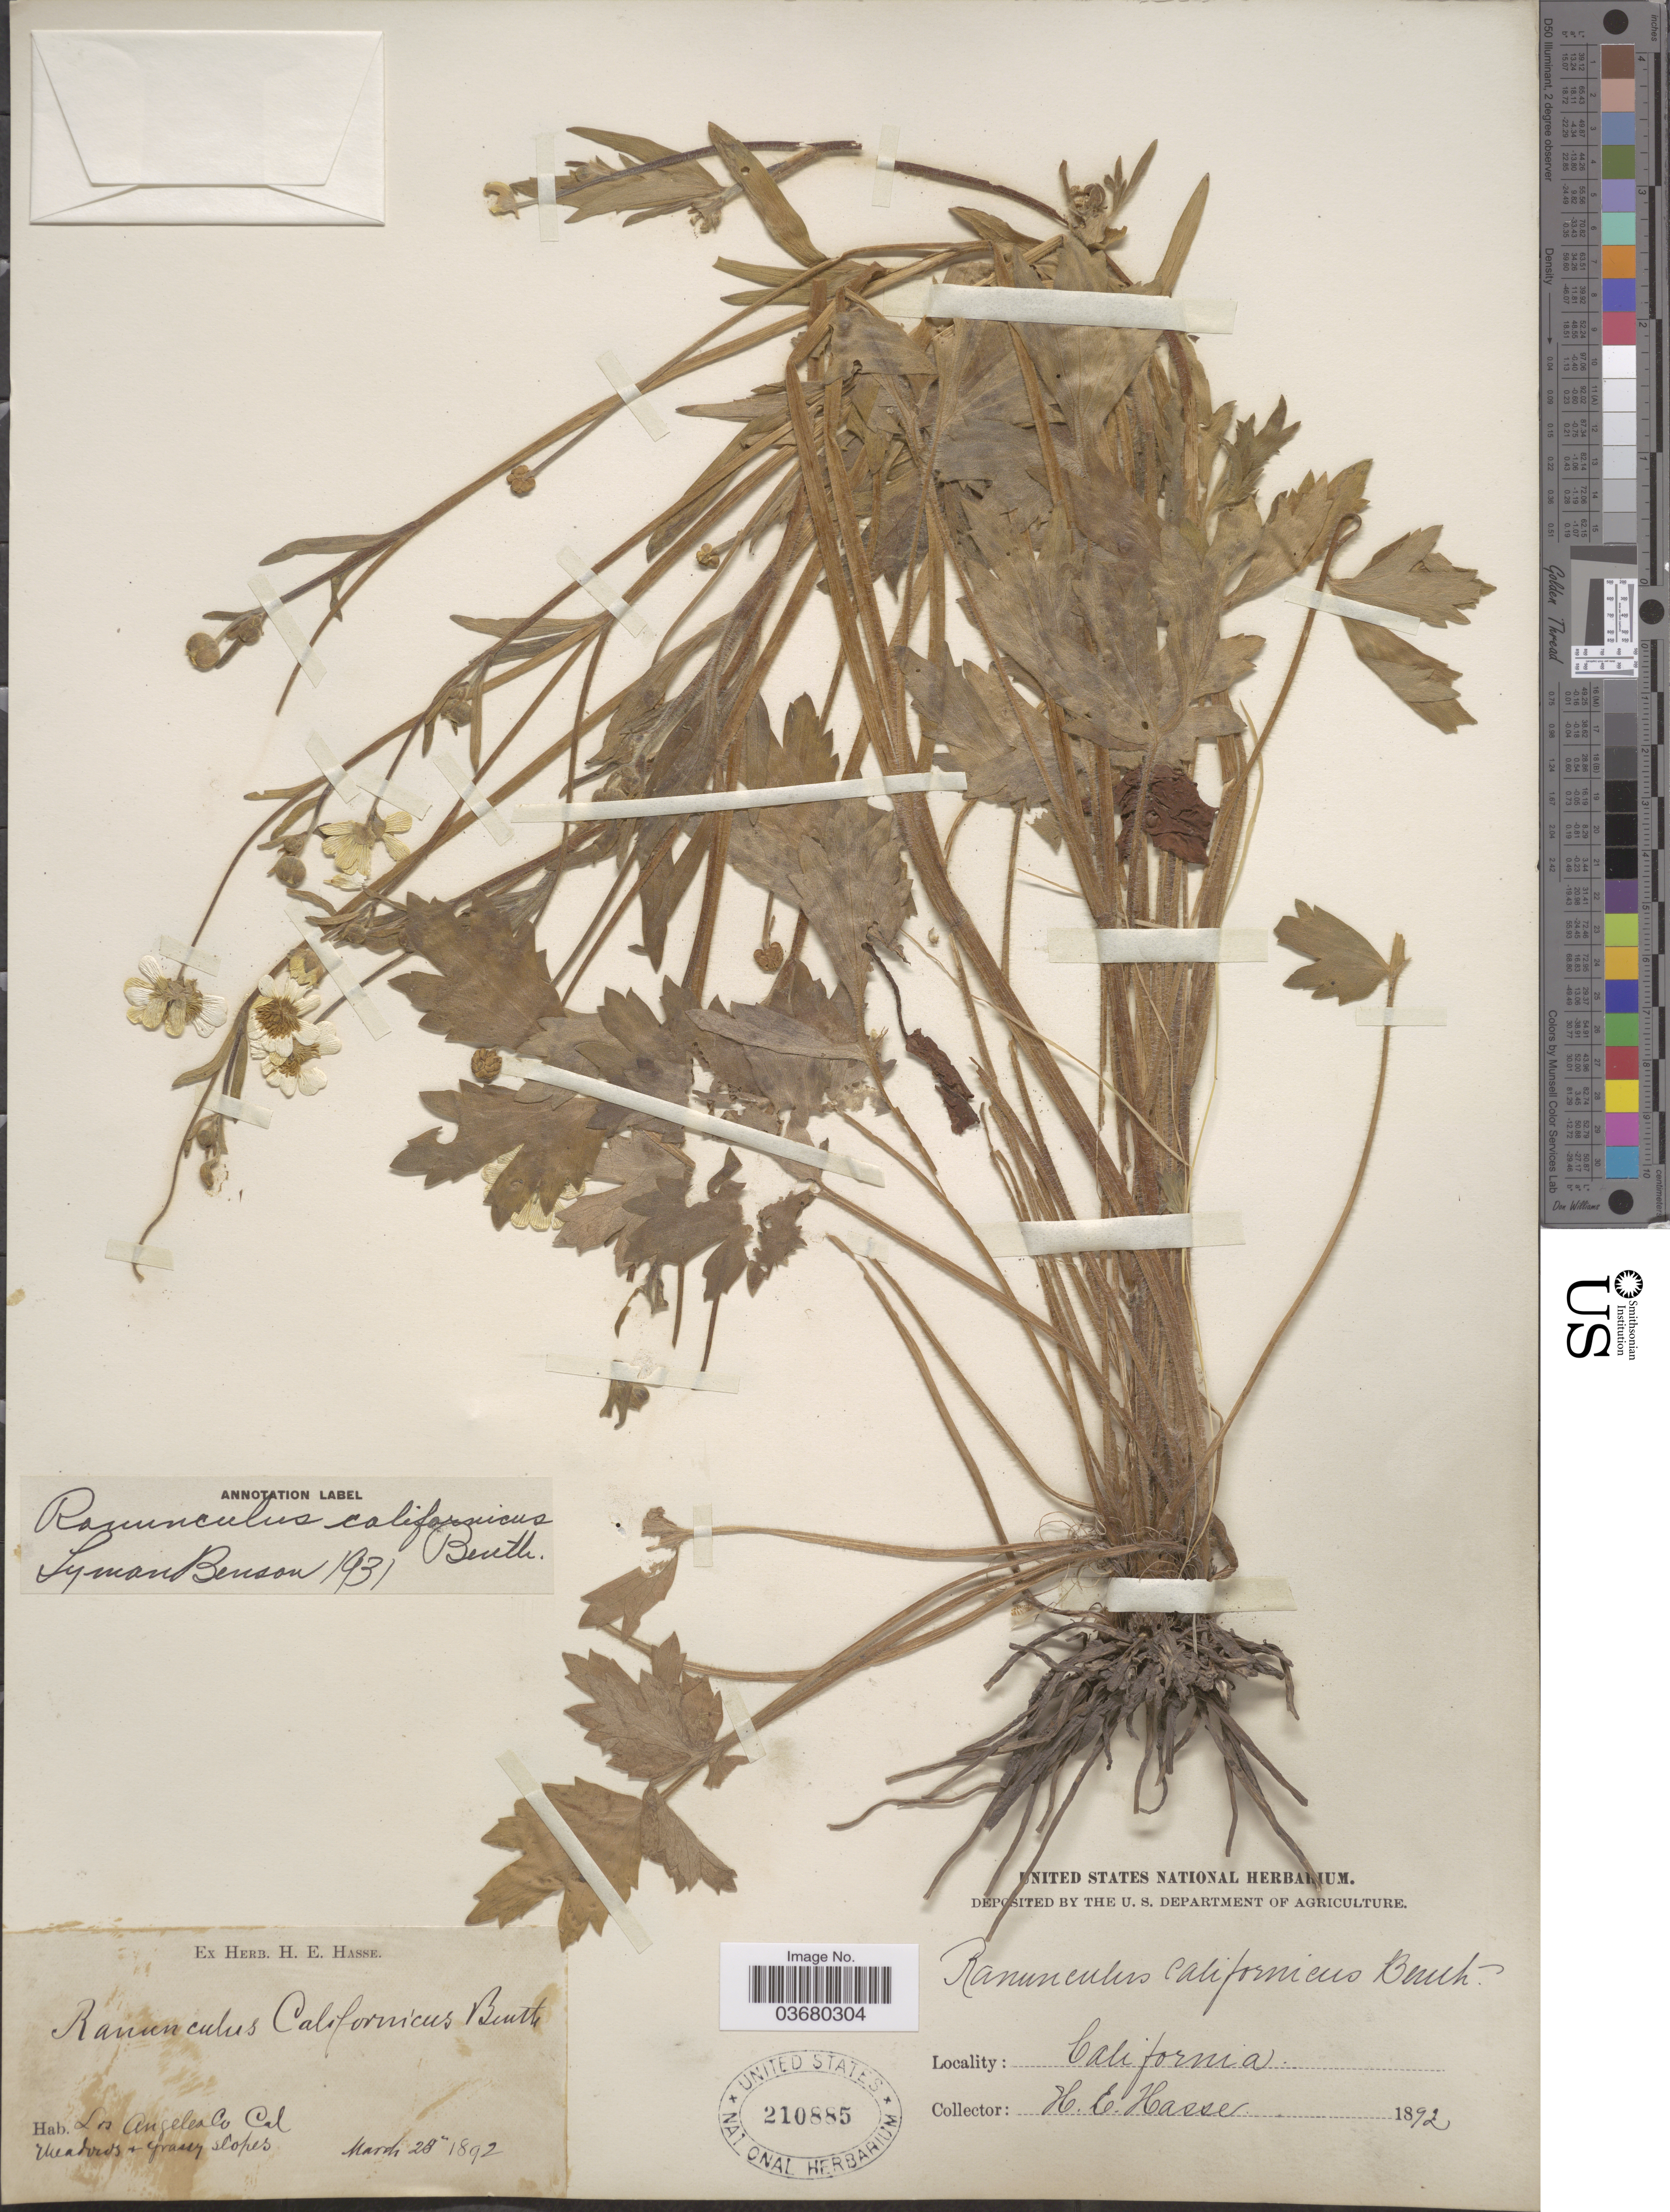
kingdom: Plantae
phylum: Tracheophyta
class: Magnoliopsida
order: Ranunculales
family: Ranunculaceae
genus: Ranunculus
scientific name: Ranunculus californicus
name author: Benth.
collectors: H. E. Hasse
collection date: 1892-03-28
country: United States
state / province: California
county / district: Los Angeles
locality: Los Angeles Co.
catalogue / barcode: US 210885